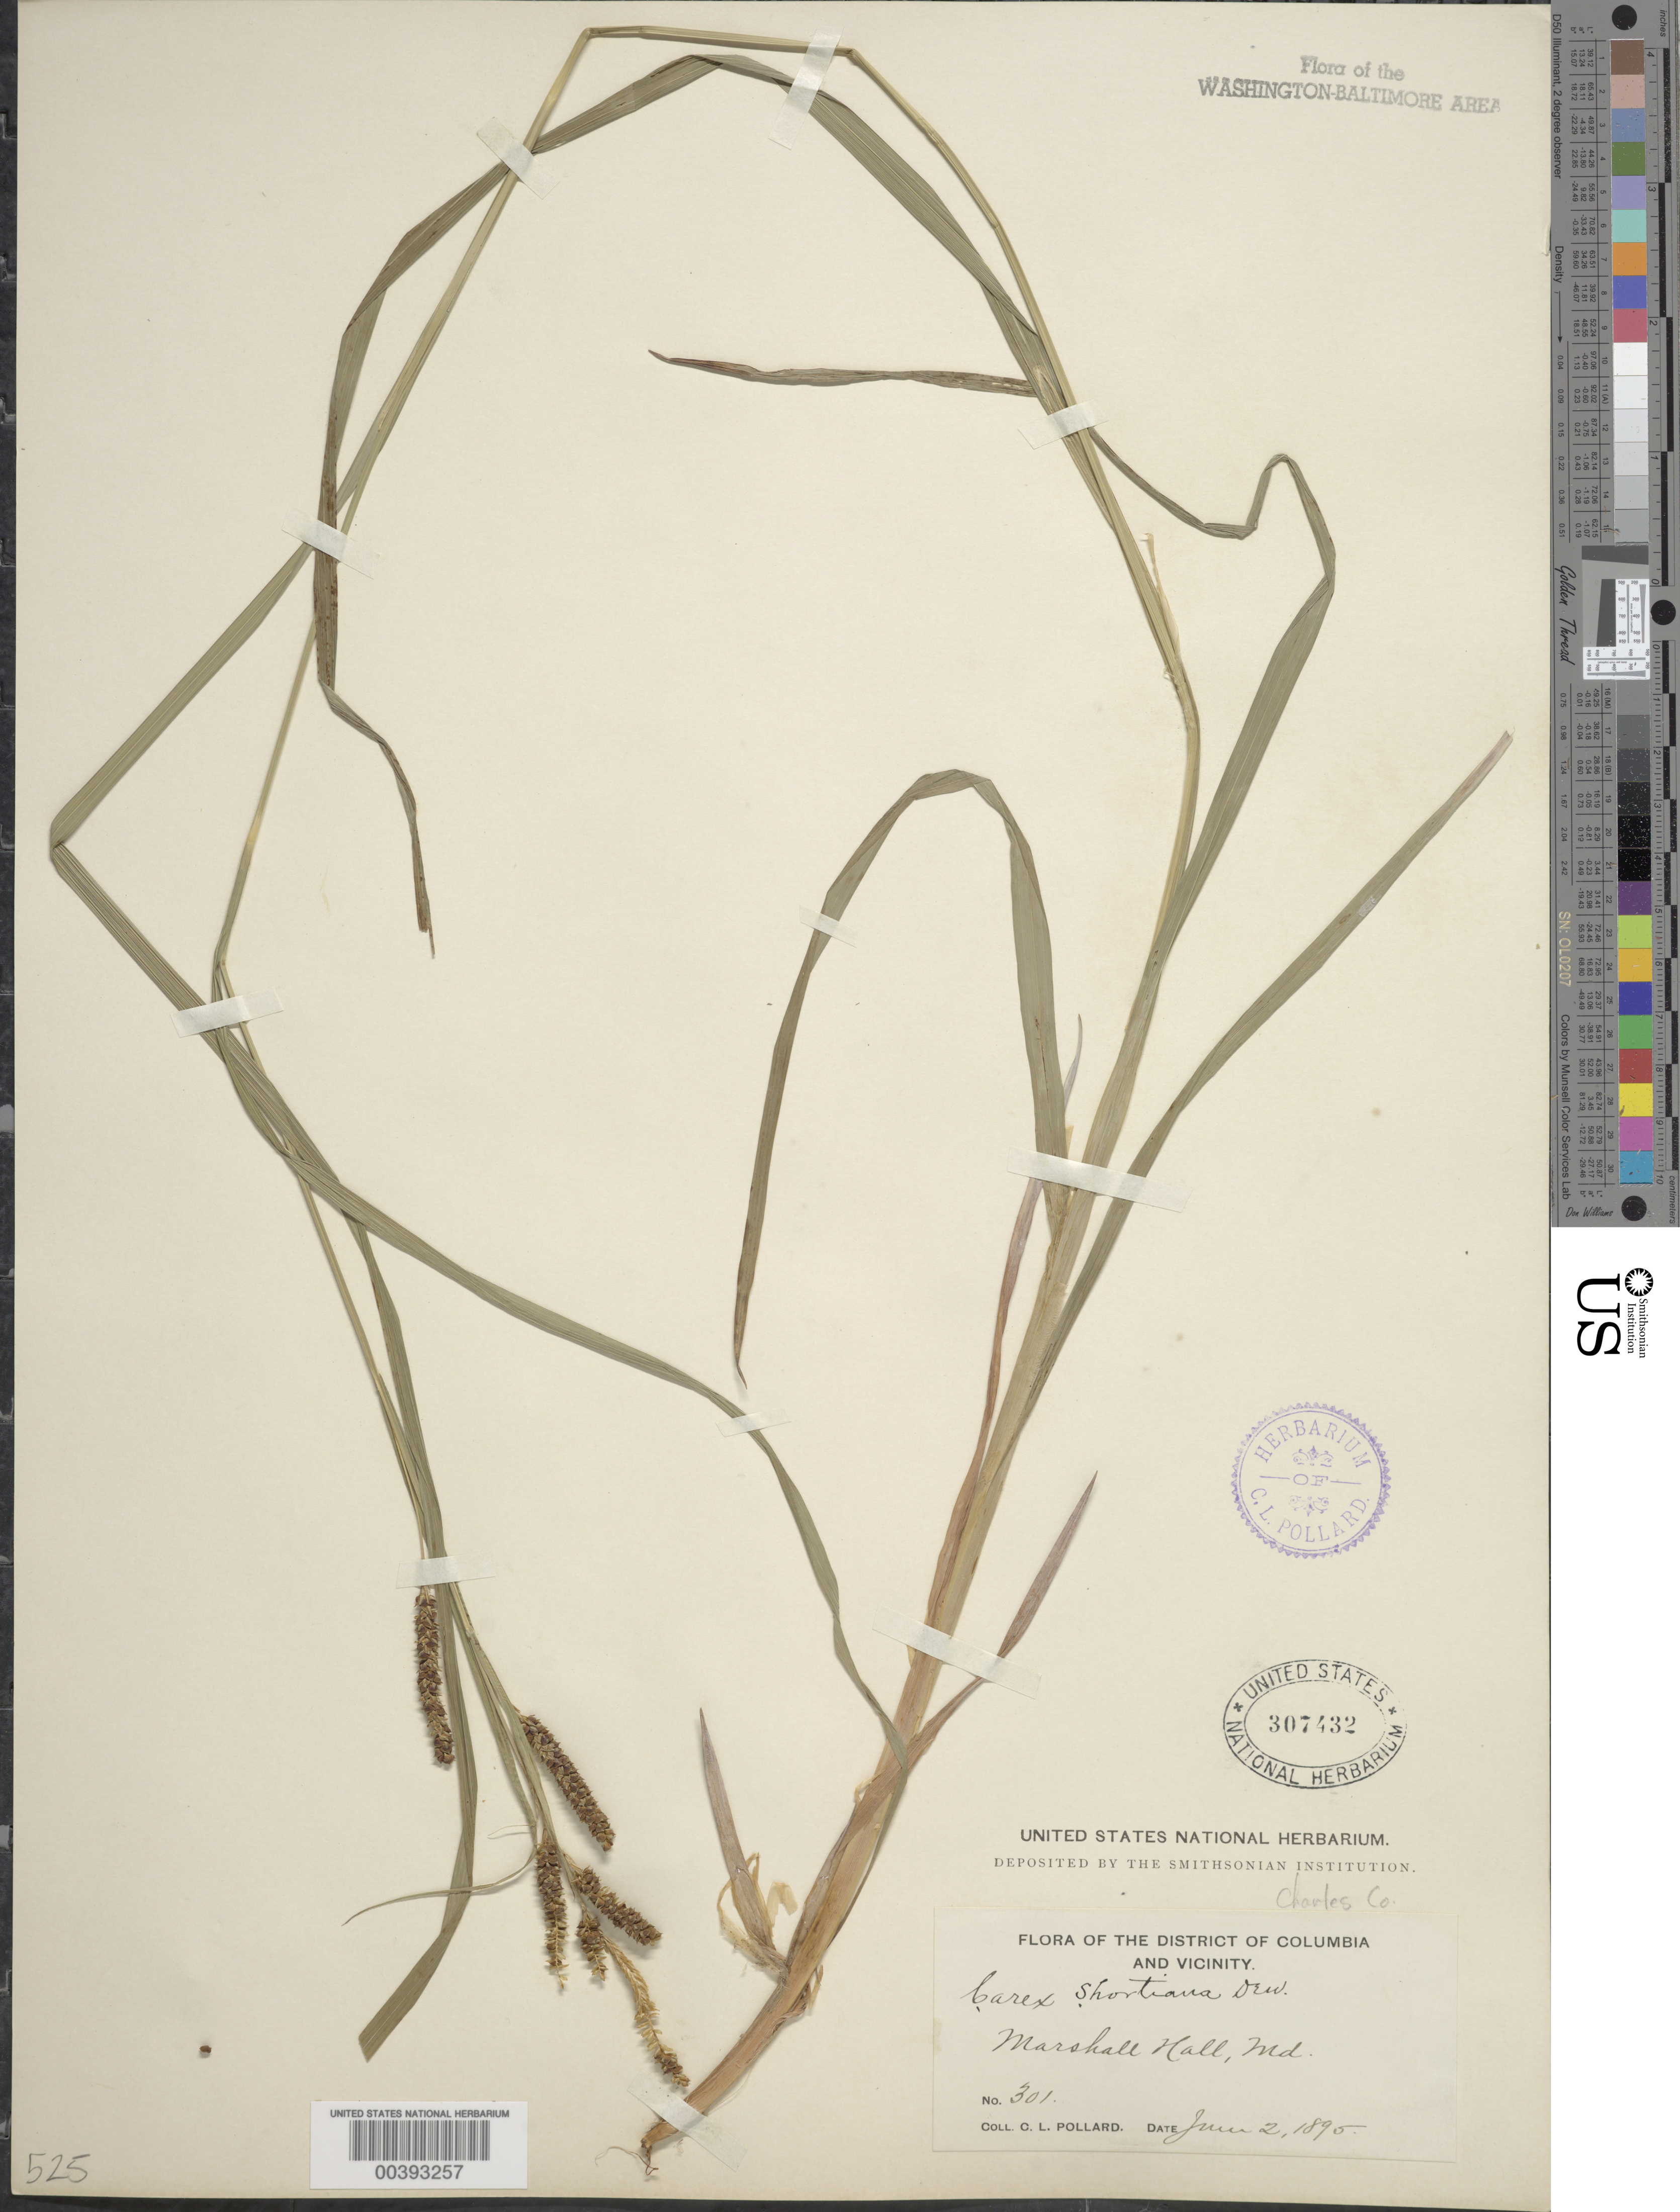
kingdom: Plantae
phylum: Tracheophyta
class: Liliopsida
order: Poales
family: Cyperaceae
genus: Carex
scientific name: Carex shortiana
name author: Dewey & Torr.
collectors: C. L. Pollard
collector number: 301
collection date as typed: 02 Jun 1895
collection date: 1895-06-02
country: United States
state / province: Maryland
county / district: Charles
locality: Marshall Hall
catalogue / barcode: US 307432